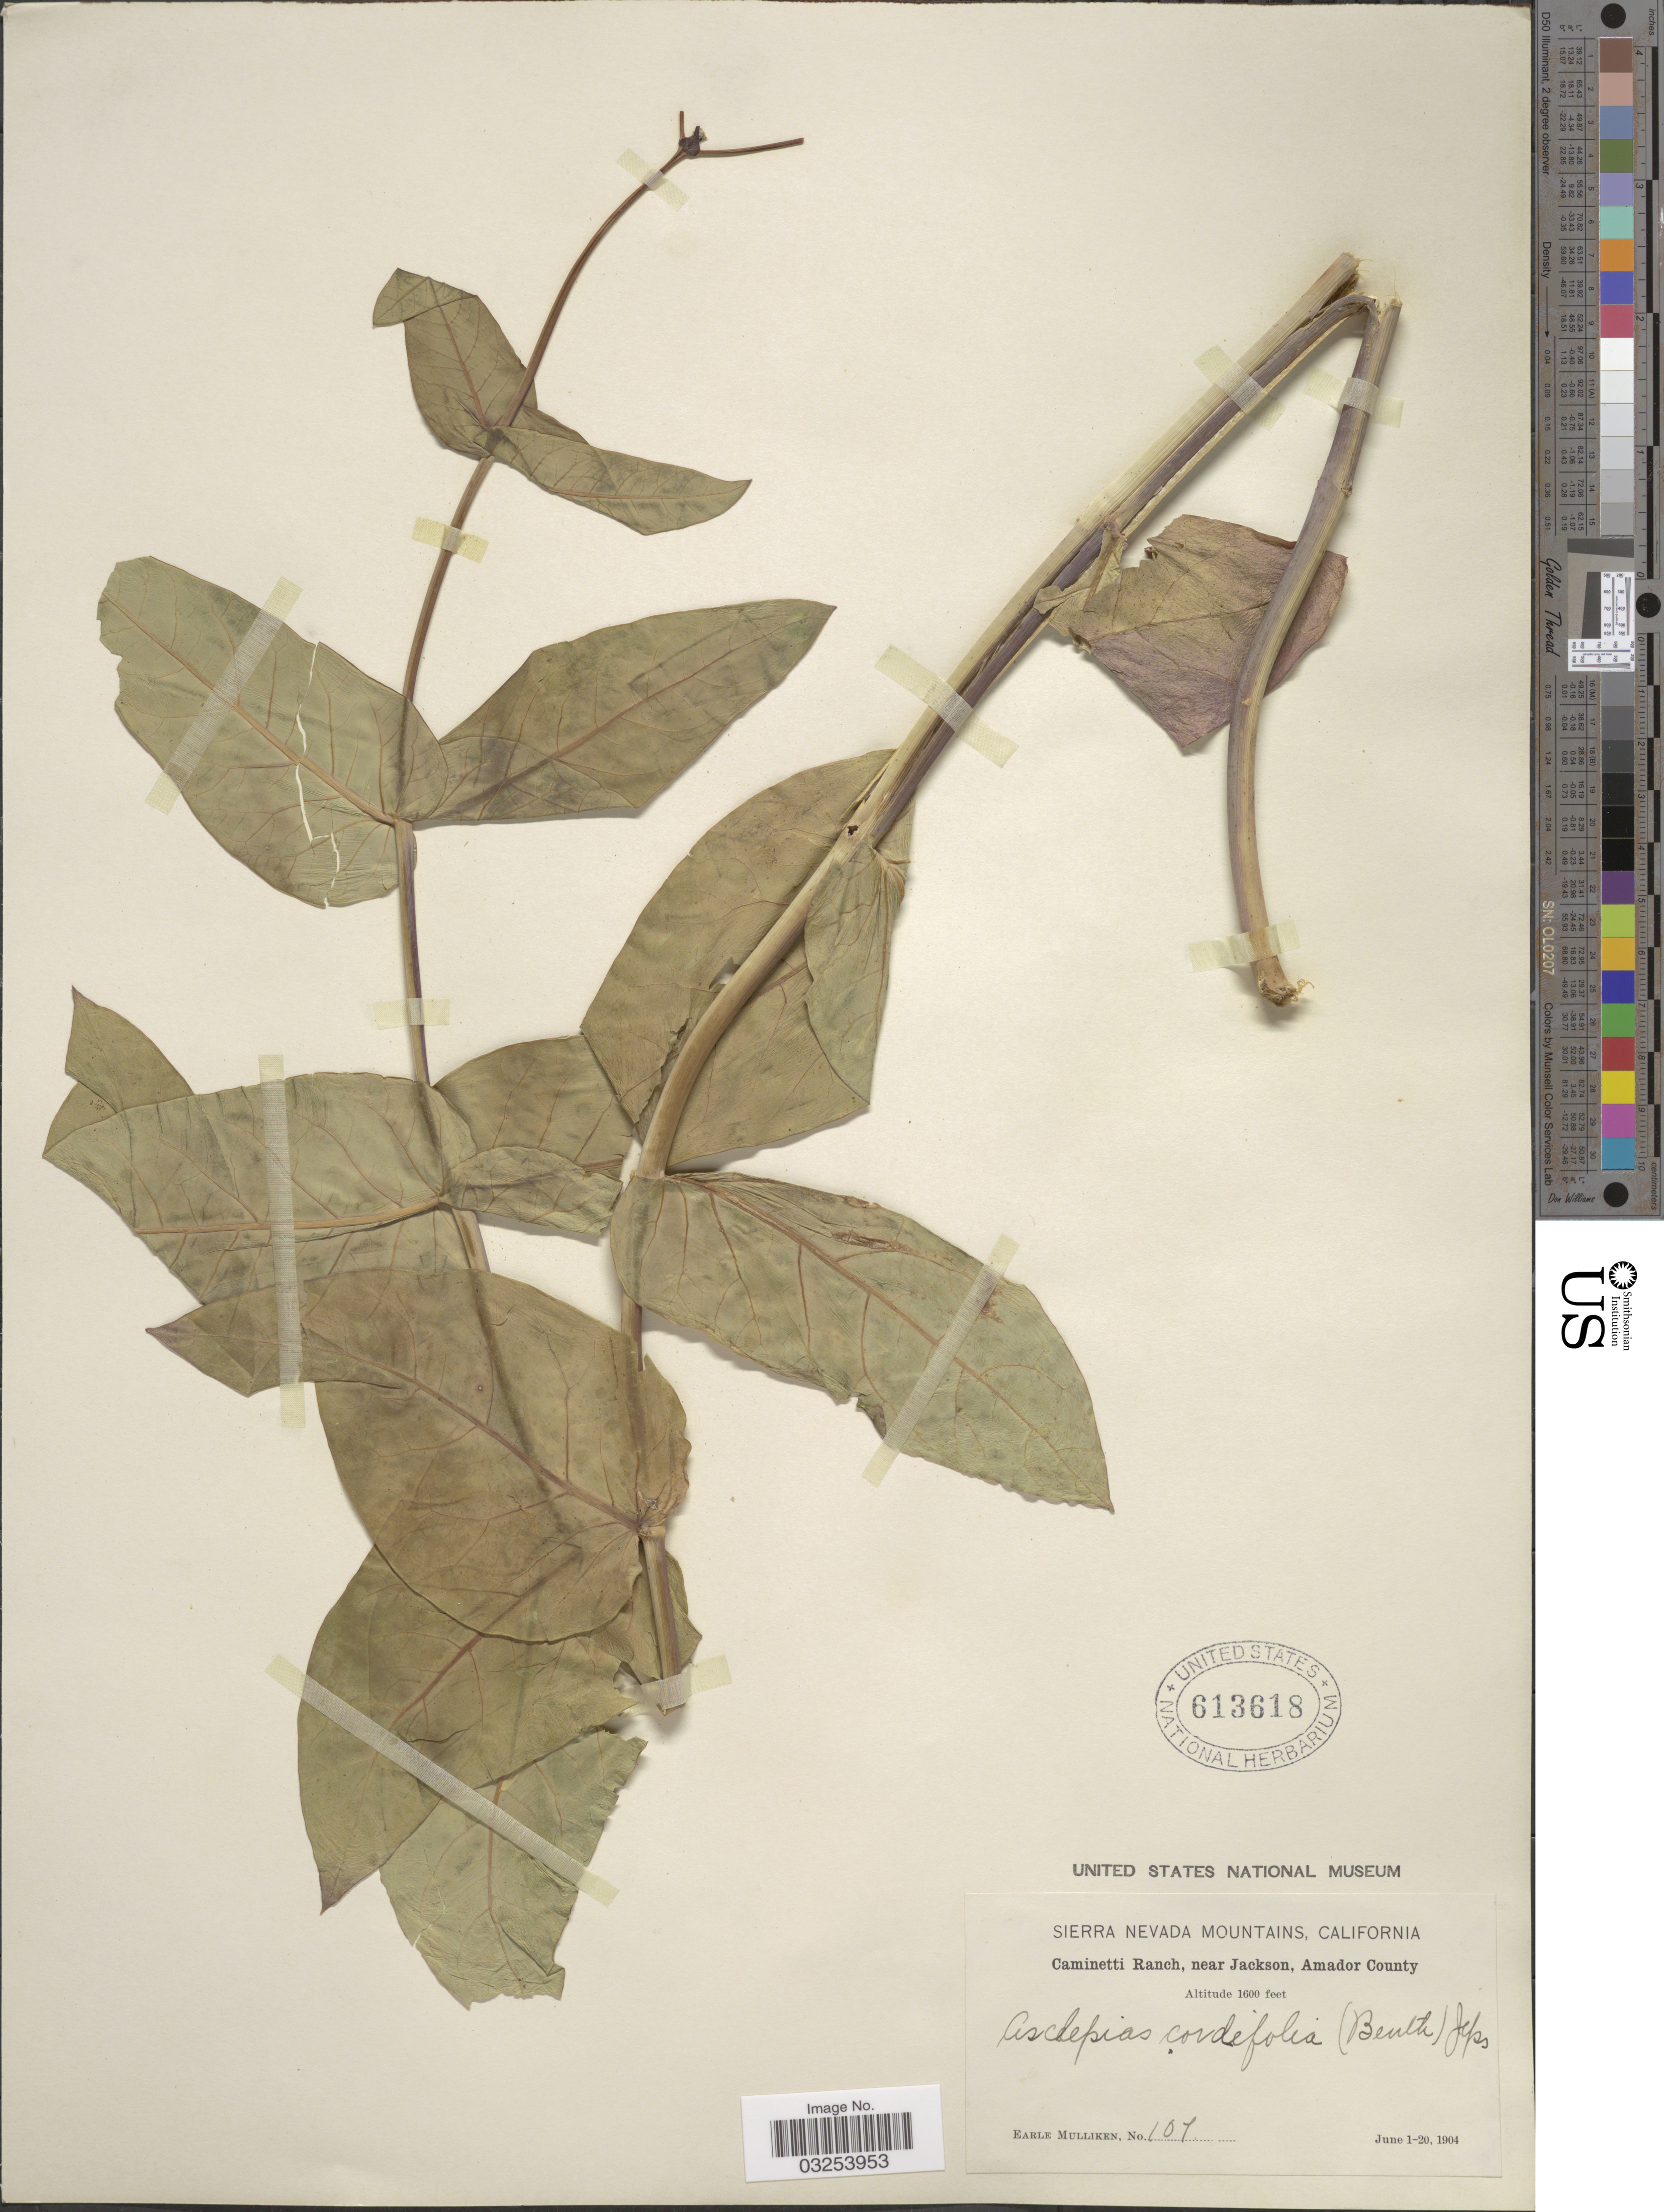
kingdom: Plantae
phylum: Tracheophyta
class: Magnoliopsida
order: Gentianales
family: Apocynaceae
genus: Asclepias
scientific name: Asclepias cordifolia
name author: (Benth.) Jeps.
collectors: E. Mulliken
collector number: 107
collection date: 1904-06-01/1904-06-20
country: United States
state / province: California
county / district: Amador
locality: Sierra Nevada Mountains. Caminetti Ranch, near Jackson, Amador County.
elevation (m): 488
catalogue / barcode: US 613618